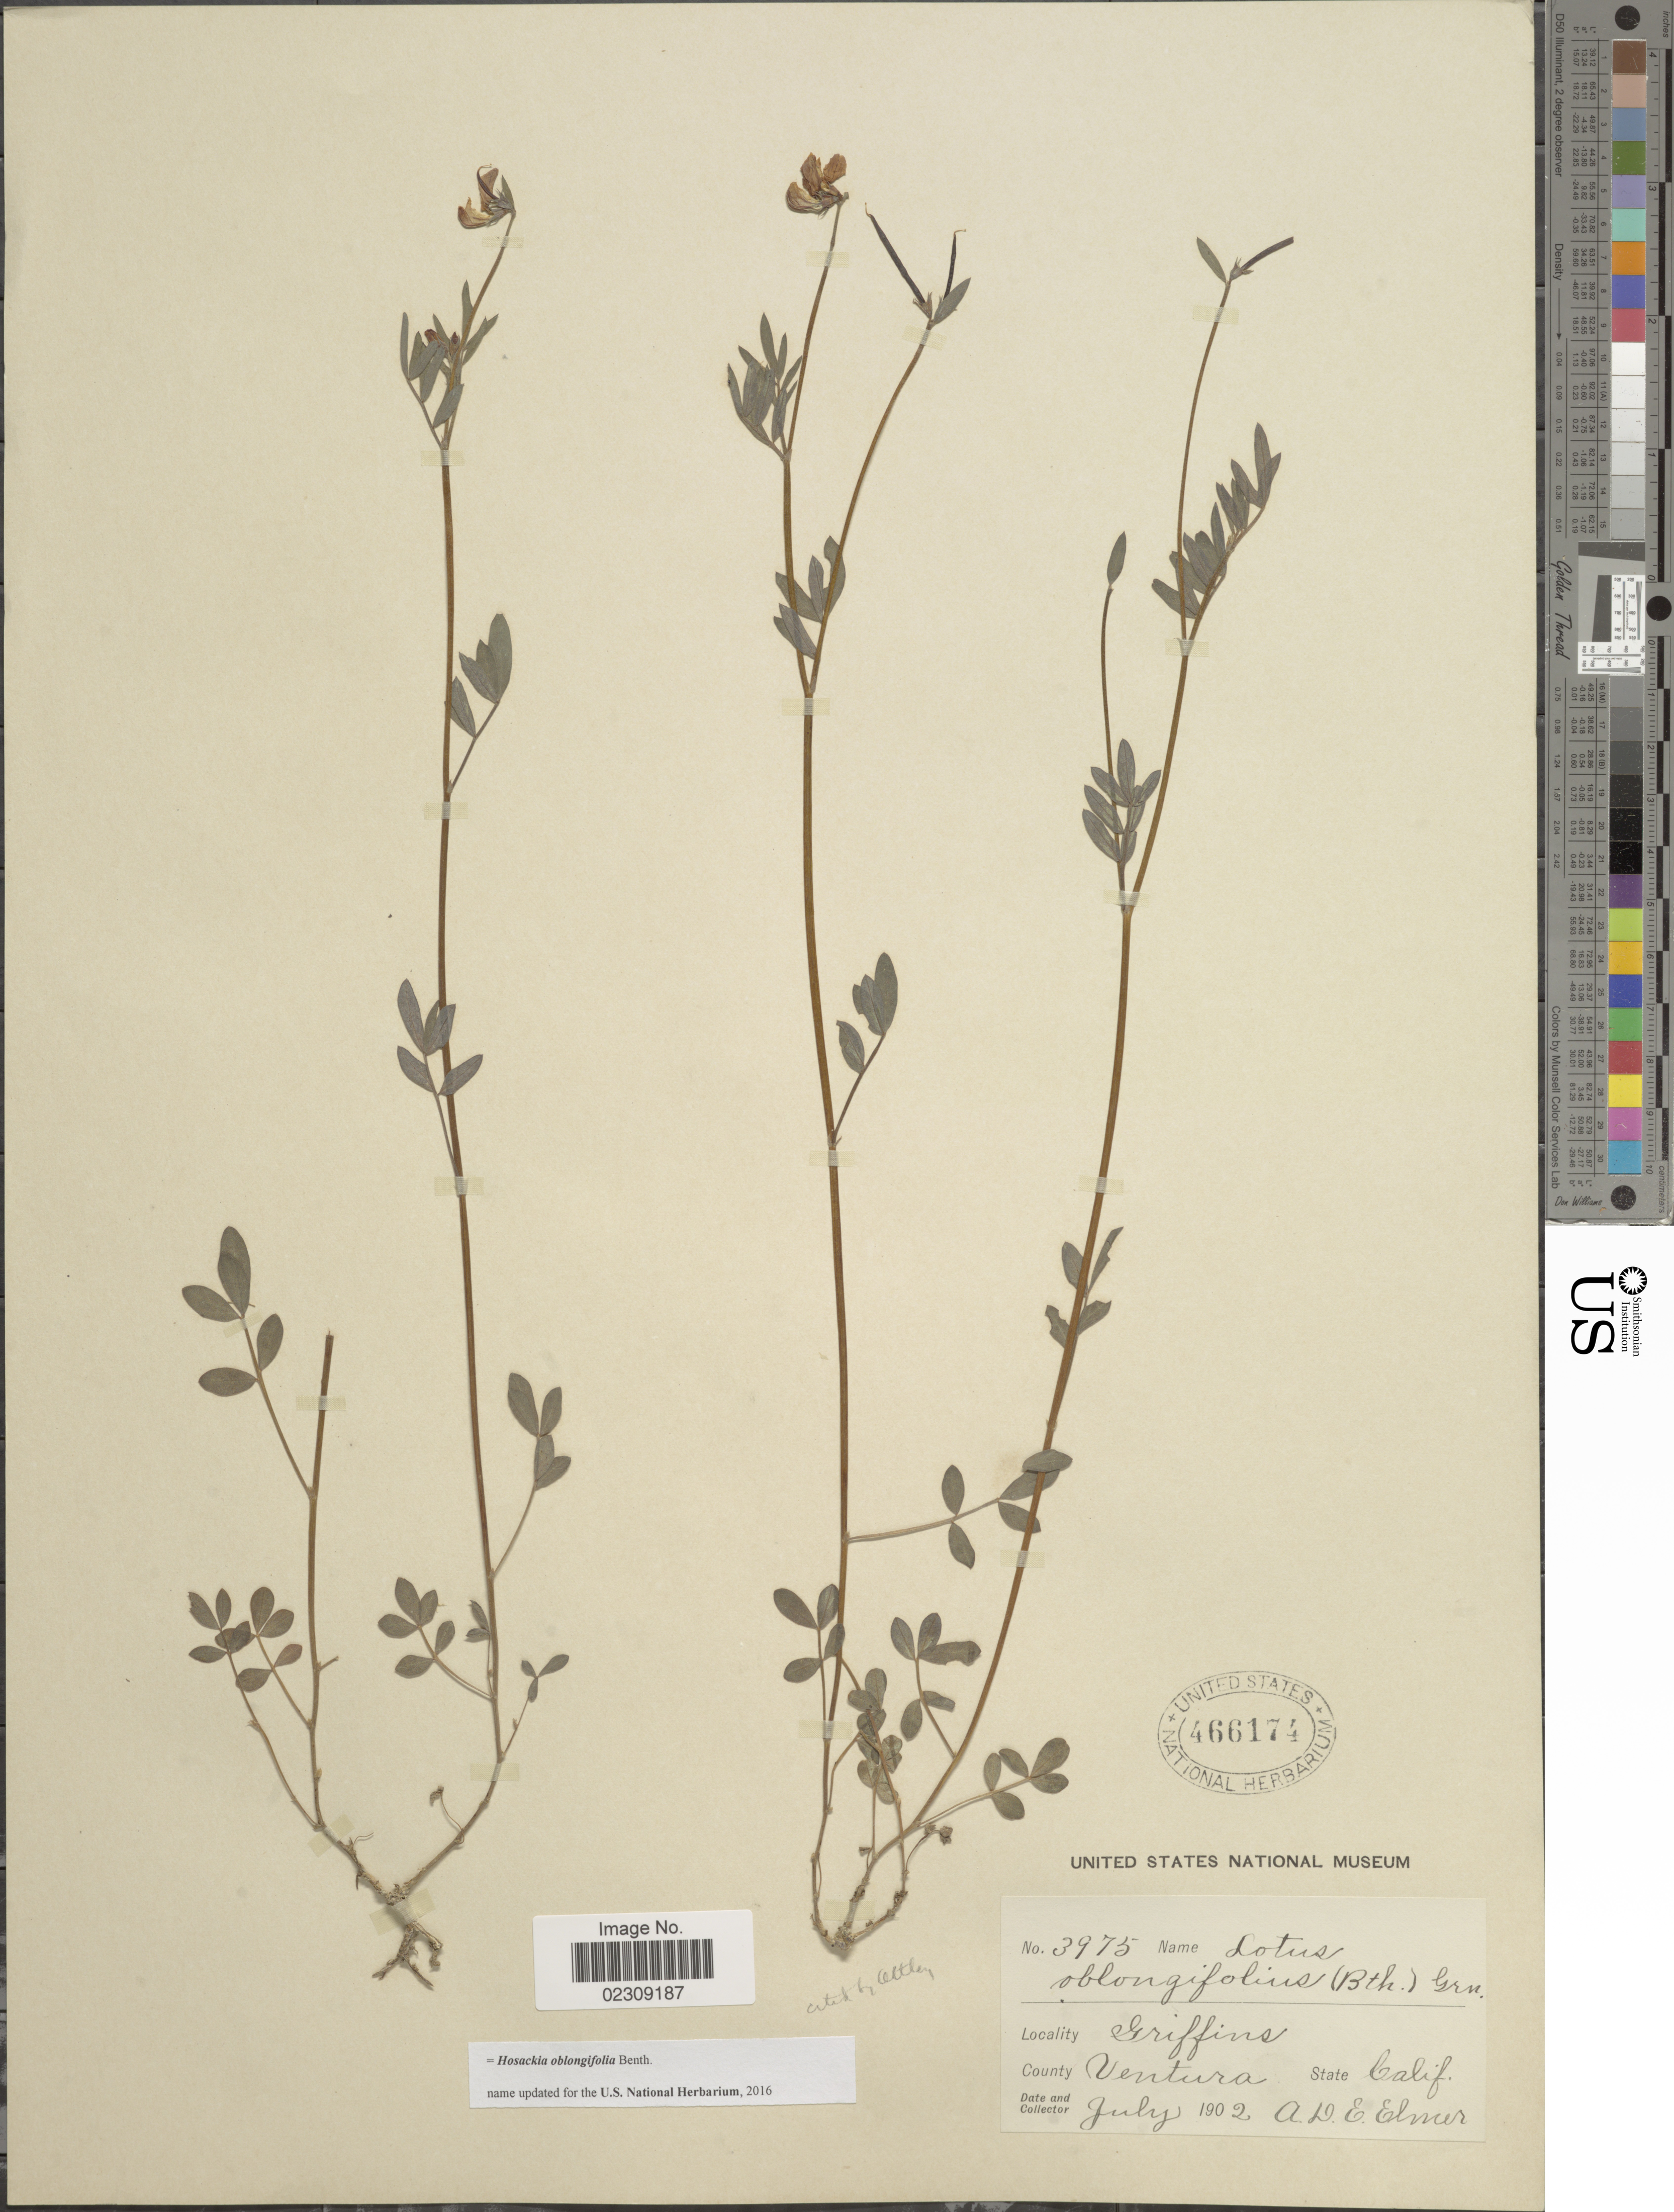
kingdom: Plantae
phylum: Tracheophyta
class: Magnoliopsida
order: Fabales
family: Fabaceae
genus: Hosackia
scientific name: Hosackia oblongifolia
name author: Benth.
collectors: A. D. E. Elmer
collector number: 3975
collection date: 1902-07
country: United States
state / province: California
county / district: Ventura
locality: Griffins, Ventura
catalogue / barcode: US 466174